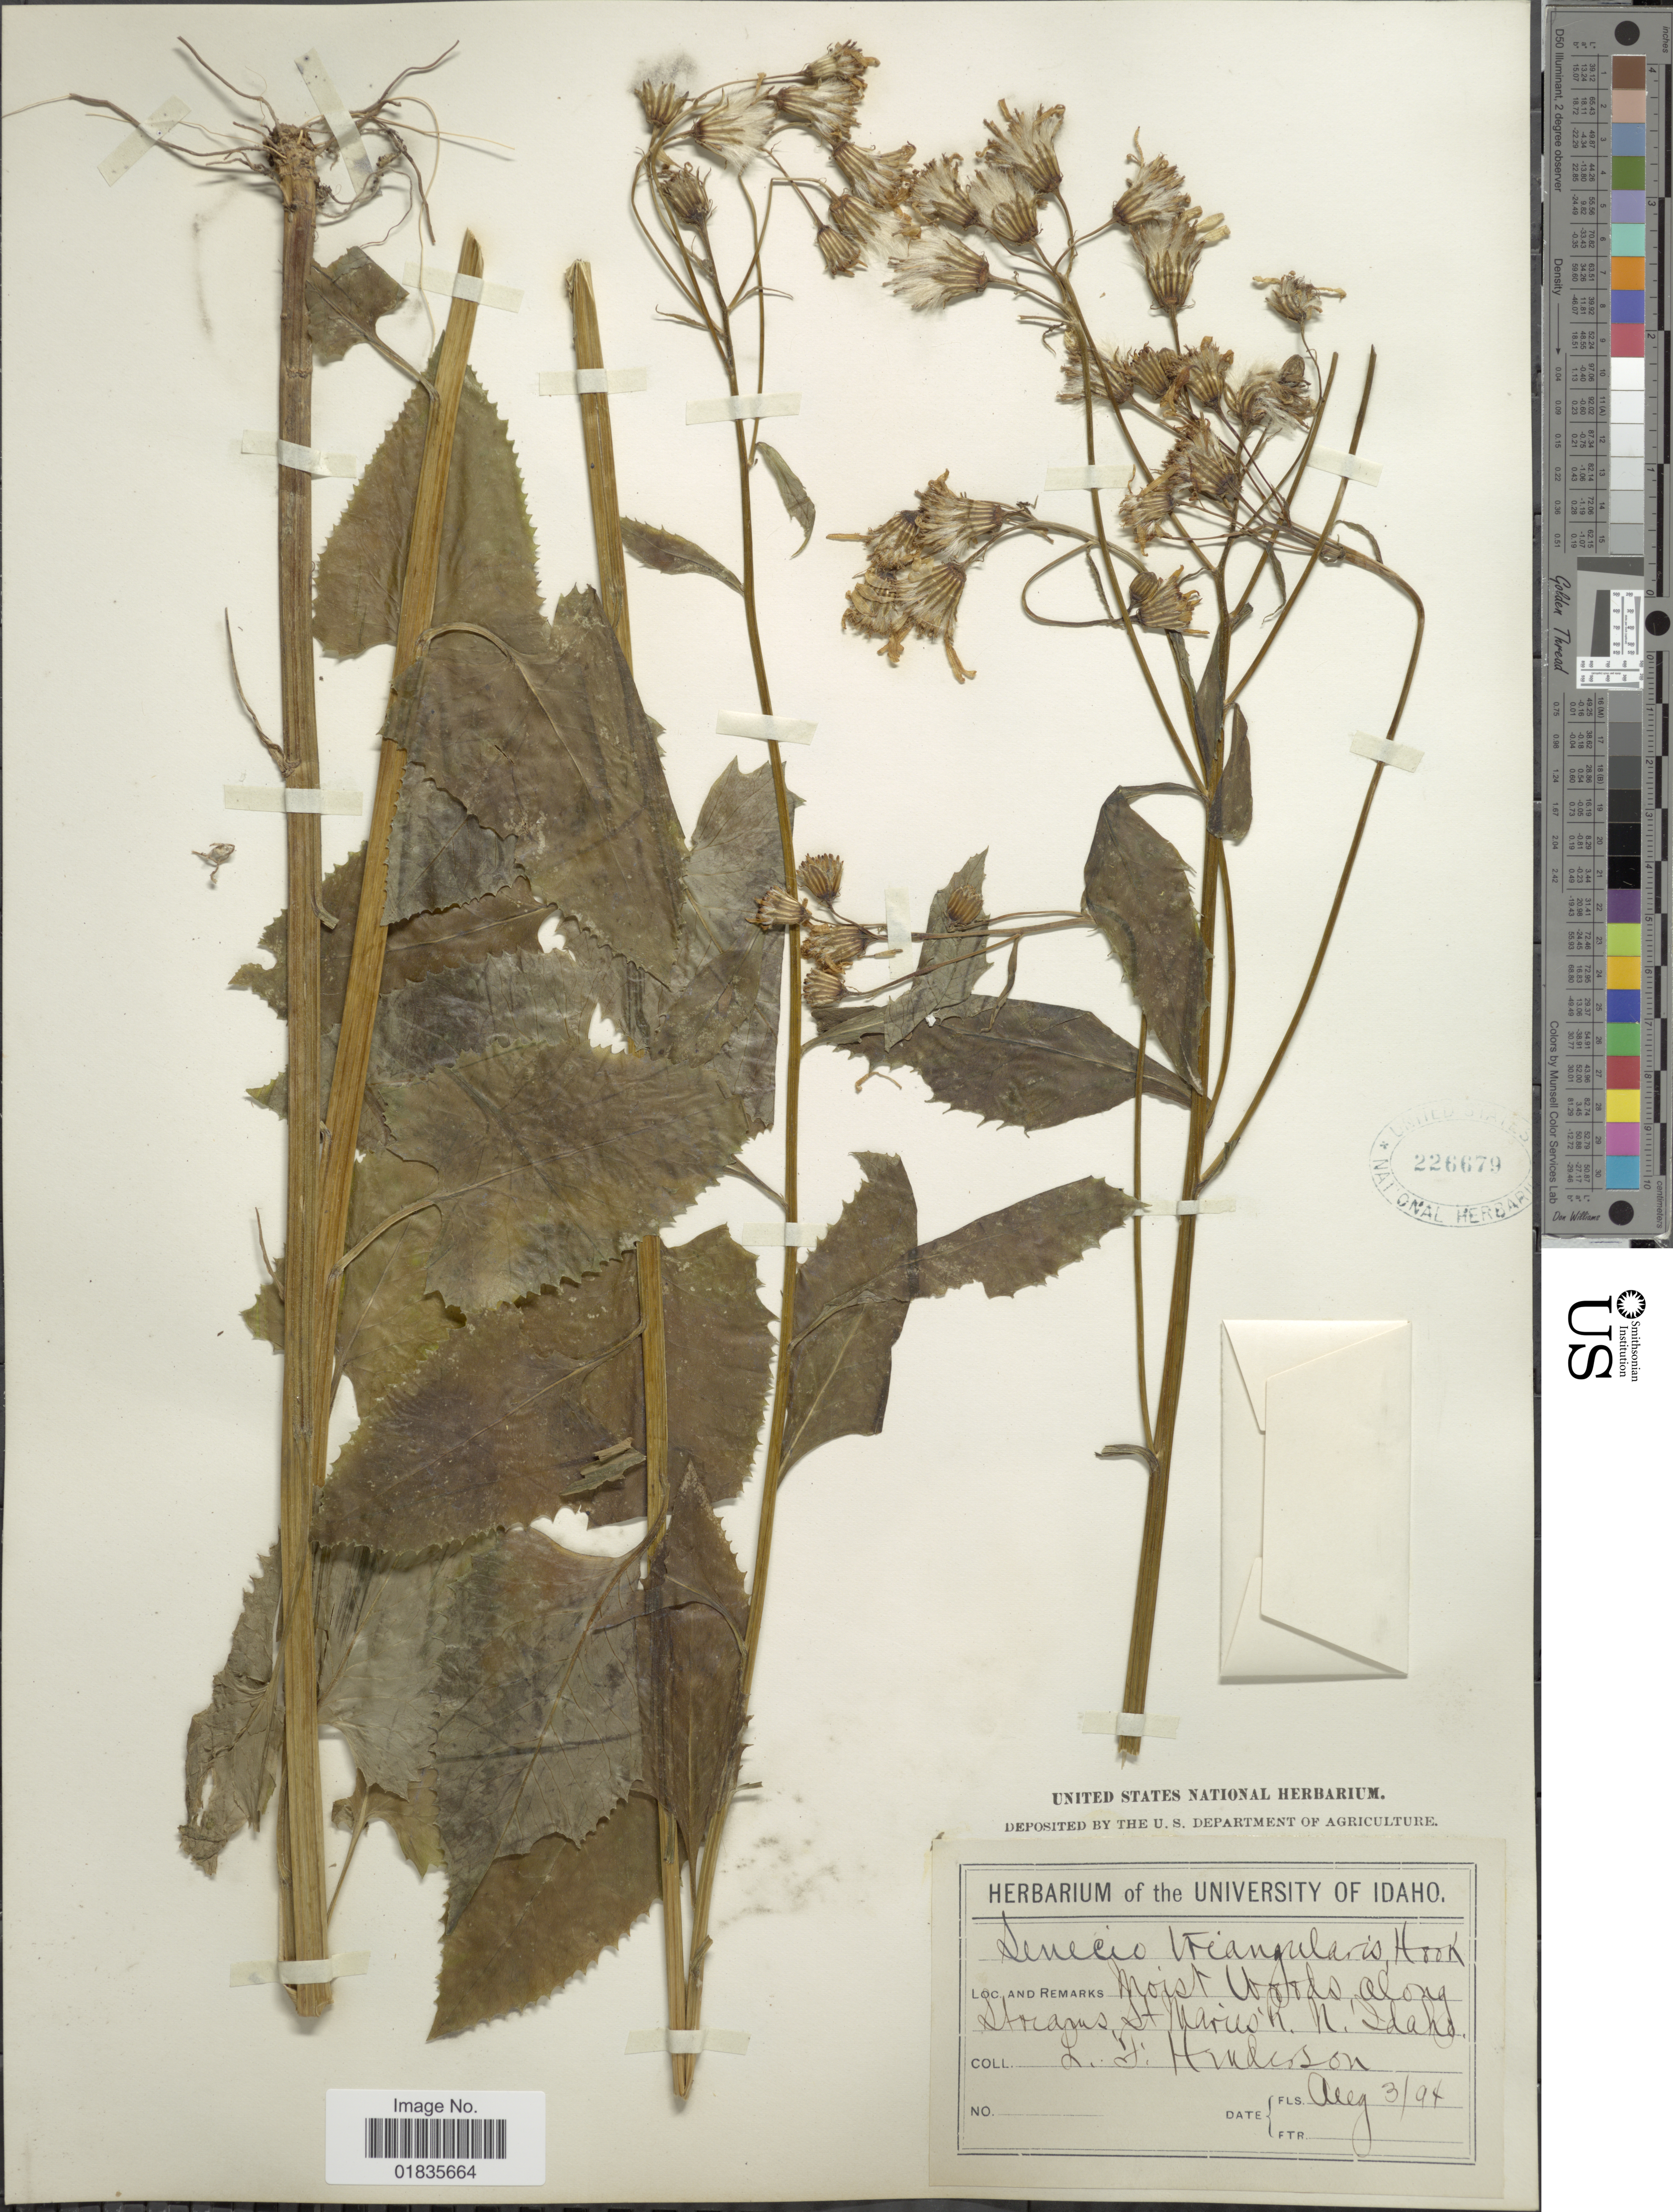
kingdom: Plantae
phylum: Tracheophyta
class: Magnoliopsida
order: Asterales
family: Asteraceae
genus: Senecio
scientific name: Senecio triangularis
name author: Hook.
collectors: L. Henderson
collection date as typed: Transcribed d/m/y: 3/8/94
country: United States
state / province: Idaho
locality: St. Maries R., N. Idaho.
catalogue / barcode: US 226679